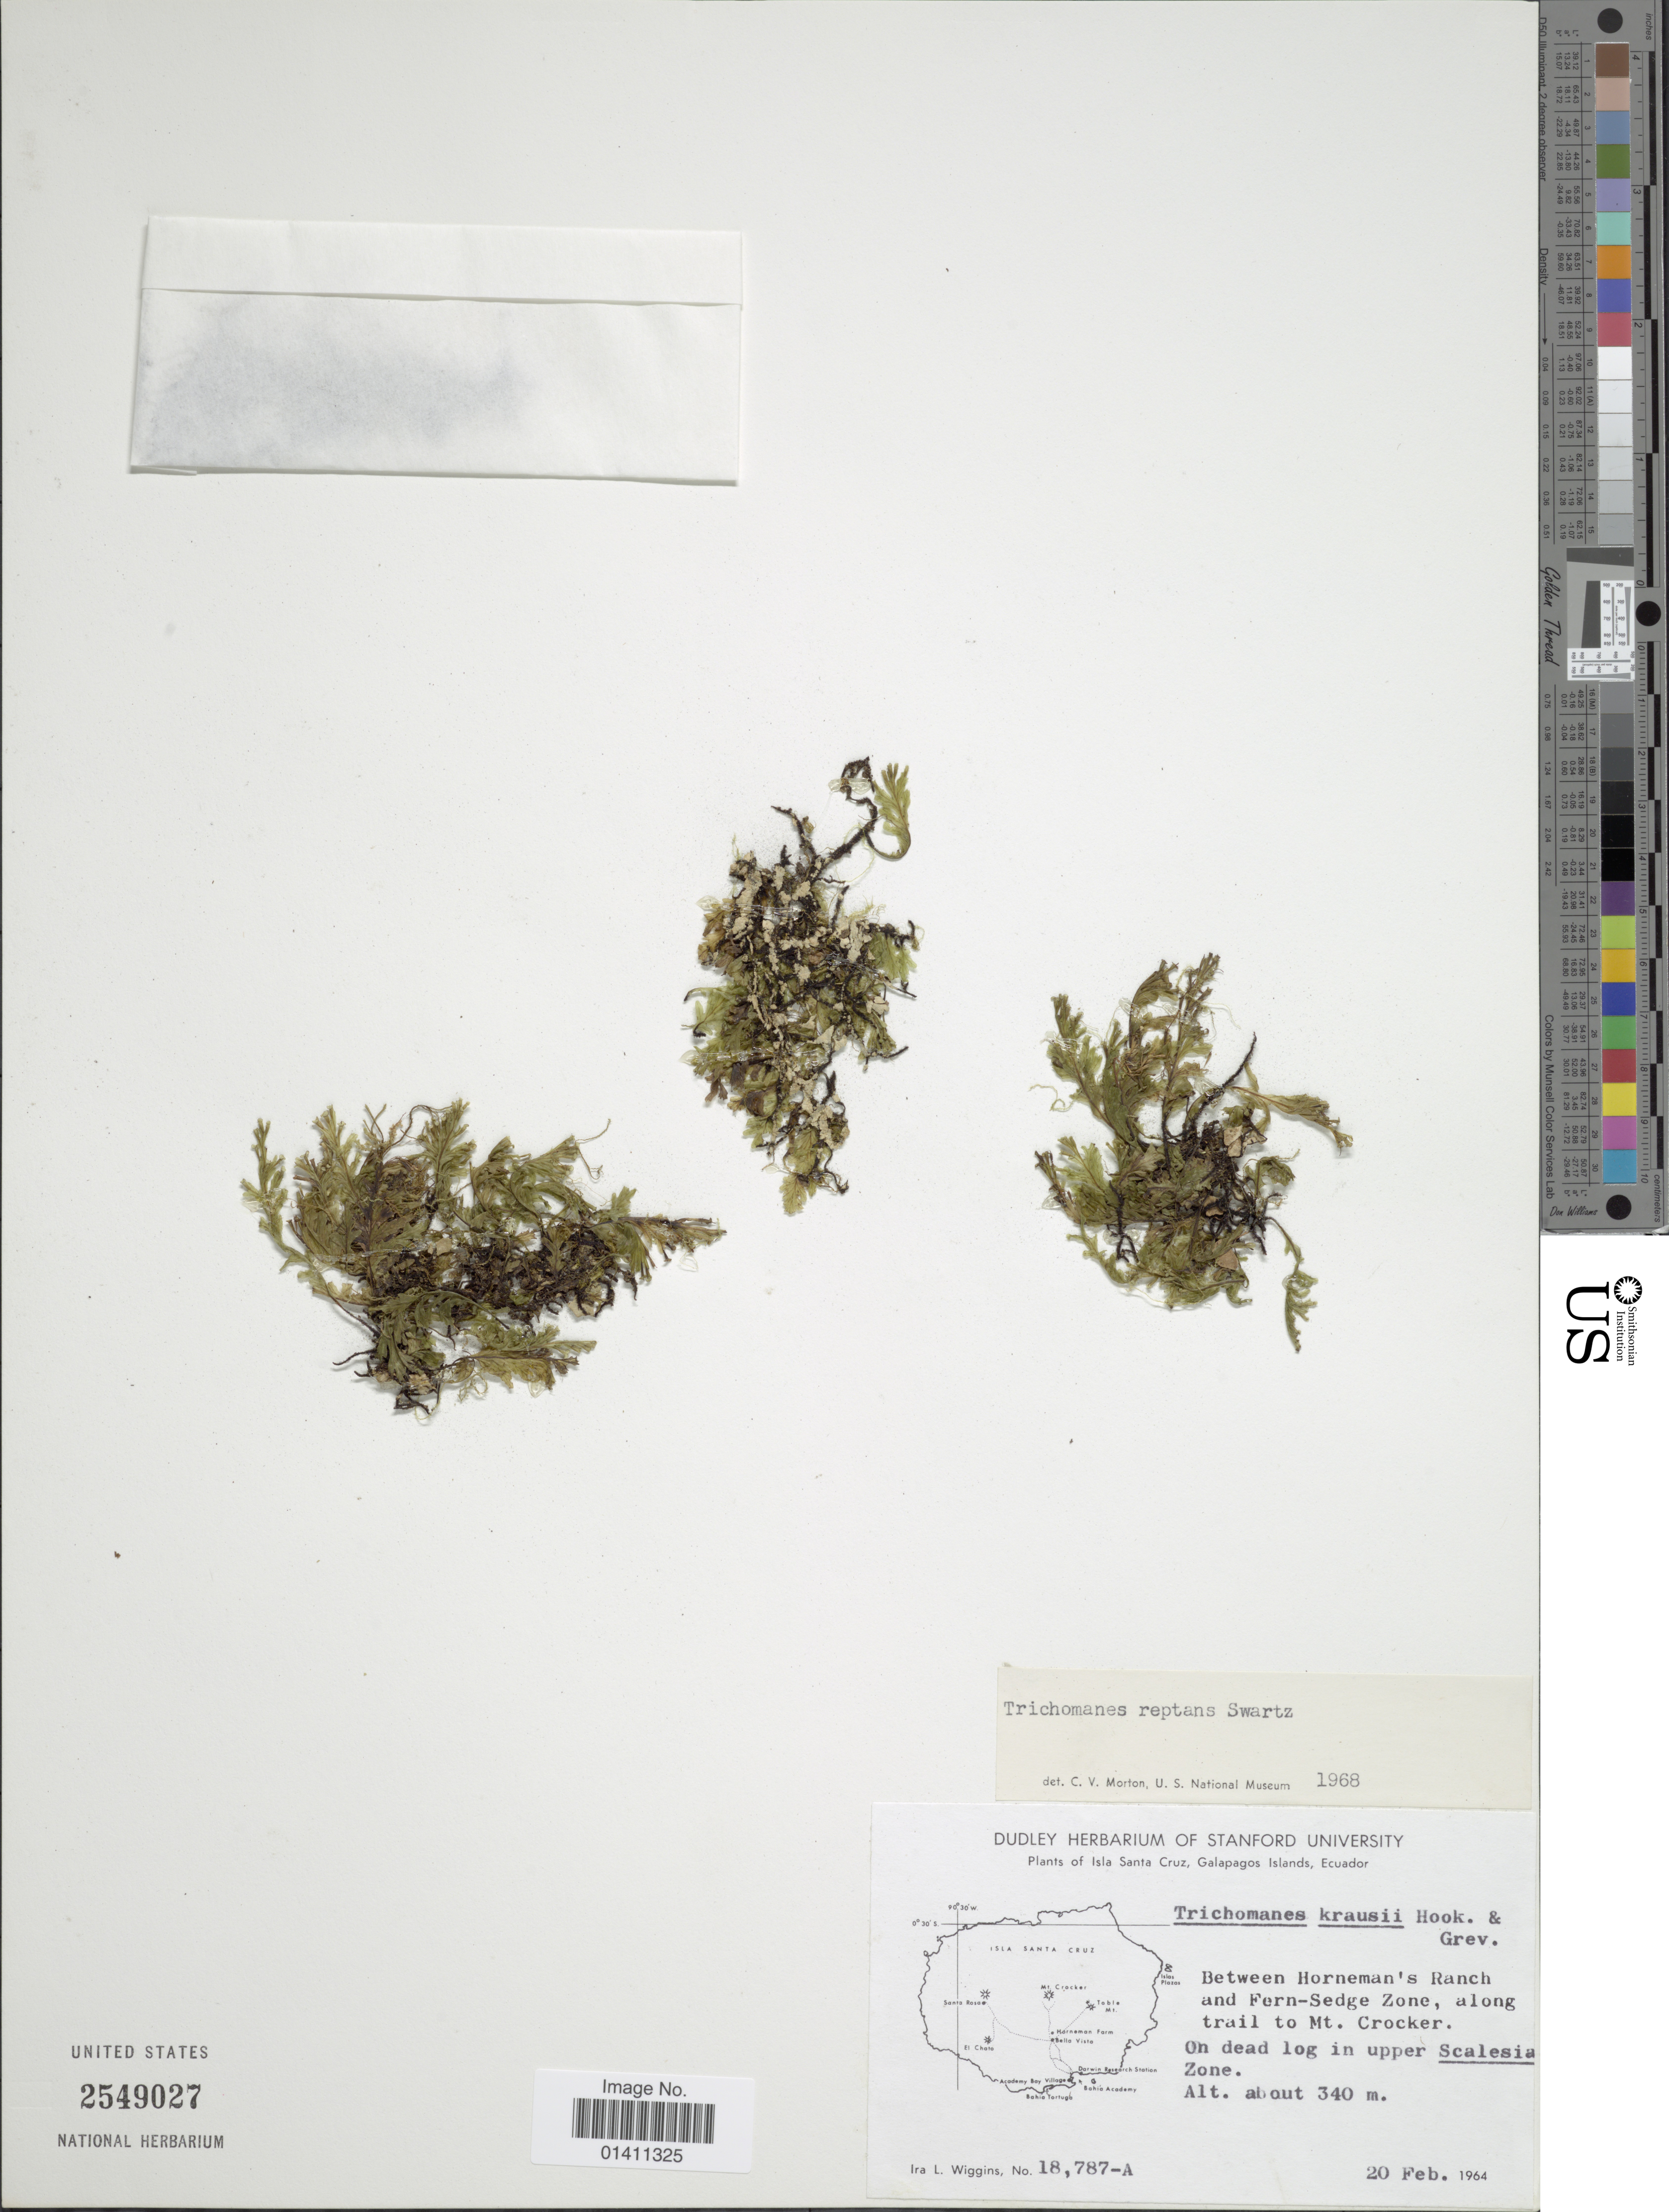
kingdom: Plantae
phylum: Tracheophyta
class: Polypodiopsida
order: Hymenophyllales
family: Hymenophyllaceae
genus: Didymoglossum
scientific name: Didymoglossum reptans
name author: (Sw.) C. Presl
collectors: I. L. Wiggins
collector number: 18787-A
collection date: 1964-02-20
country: Ecuador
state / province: Colón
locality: Isla Santa Cruz, Galapagos Islands. Between Horneman's Ranch and Fern-Sedge Zone, along trail to Mt. Crocker.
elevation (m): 340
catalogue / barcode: US 2549027